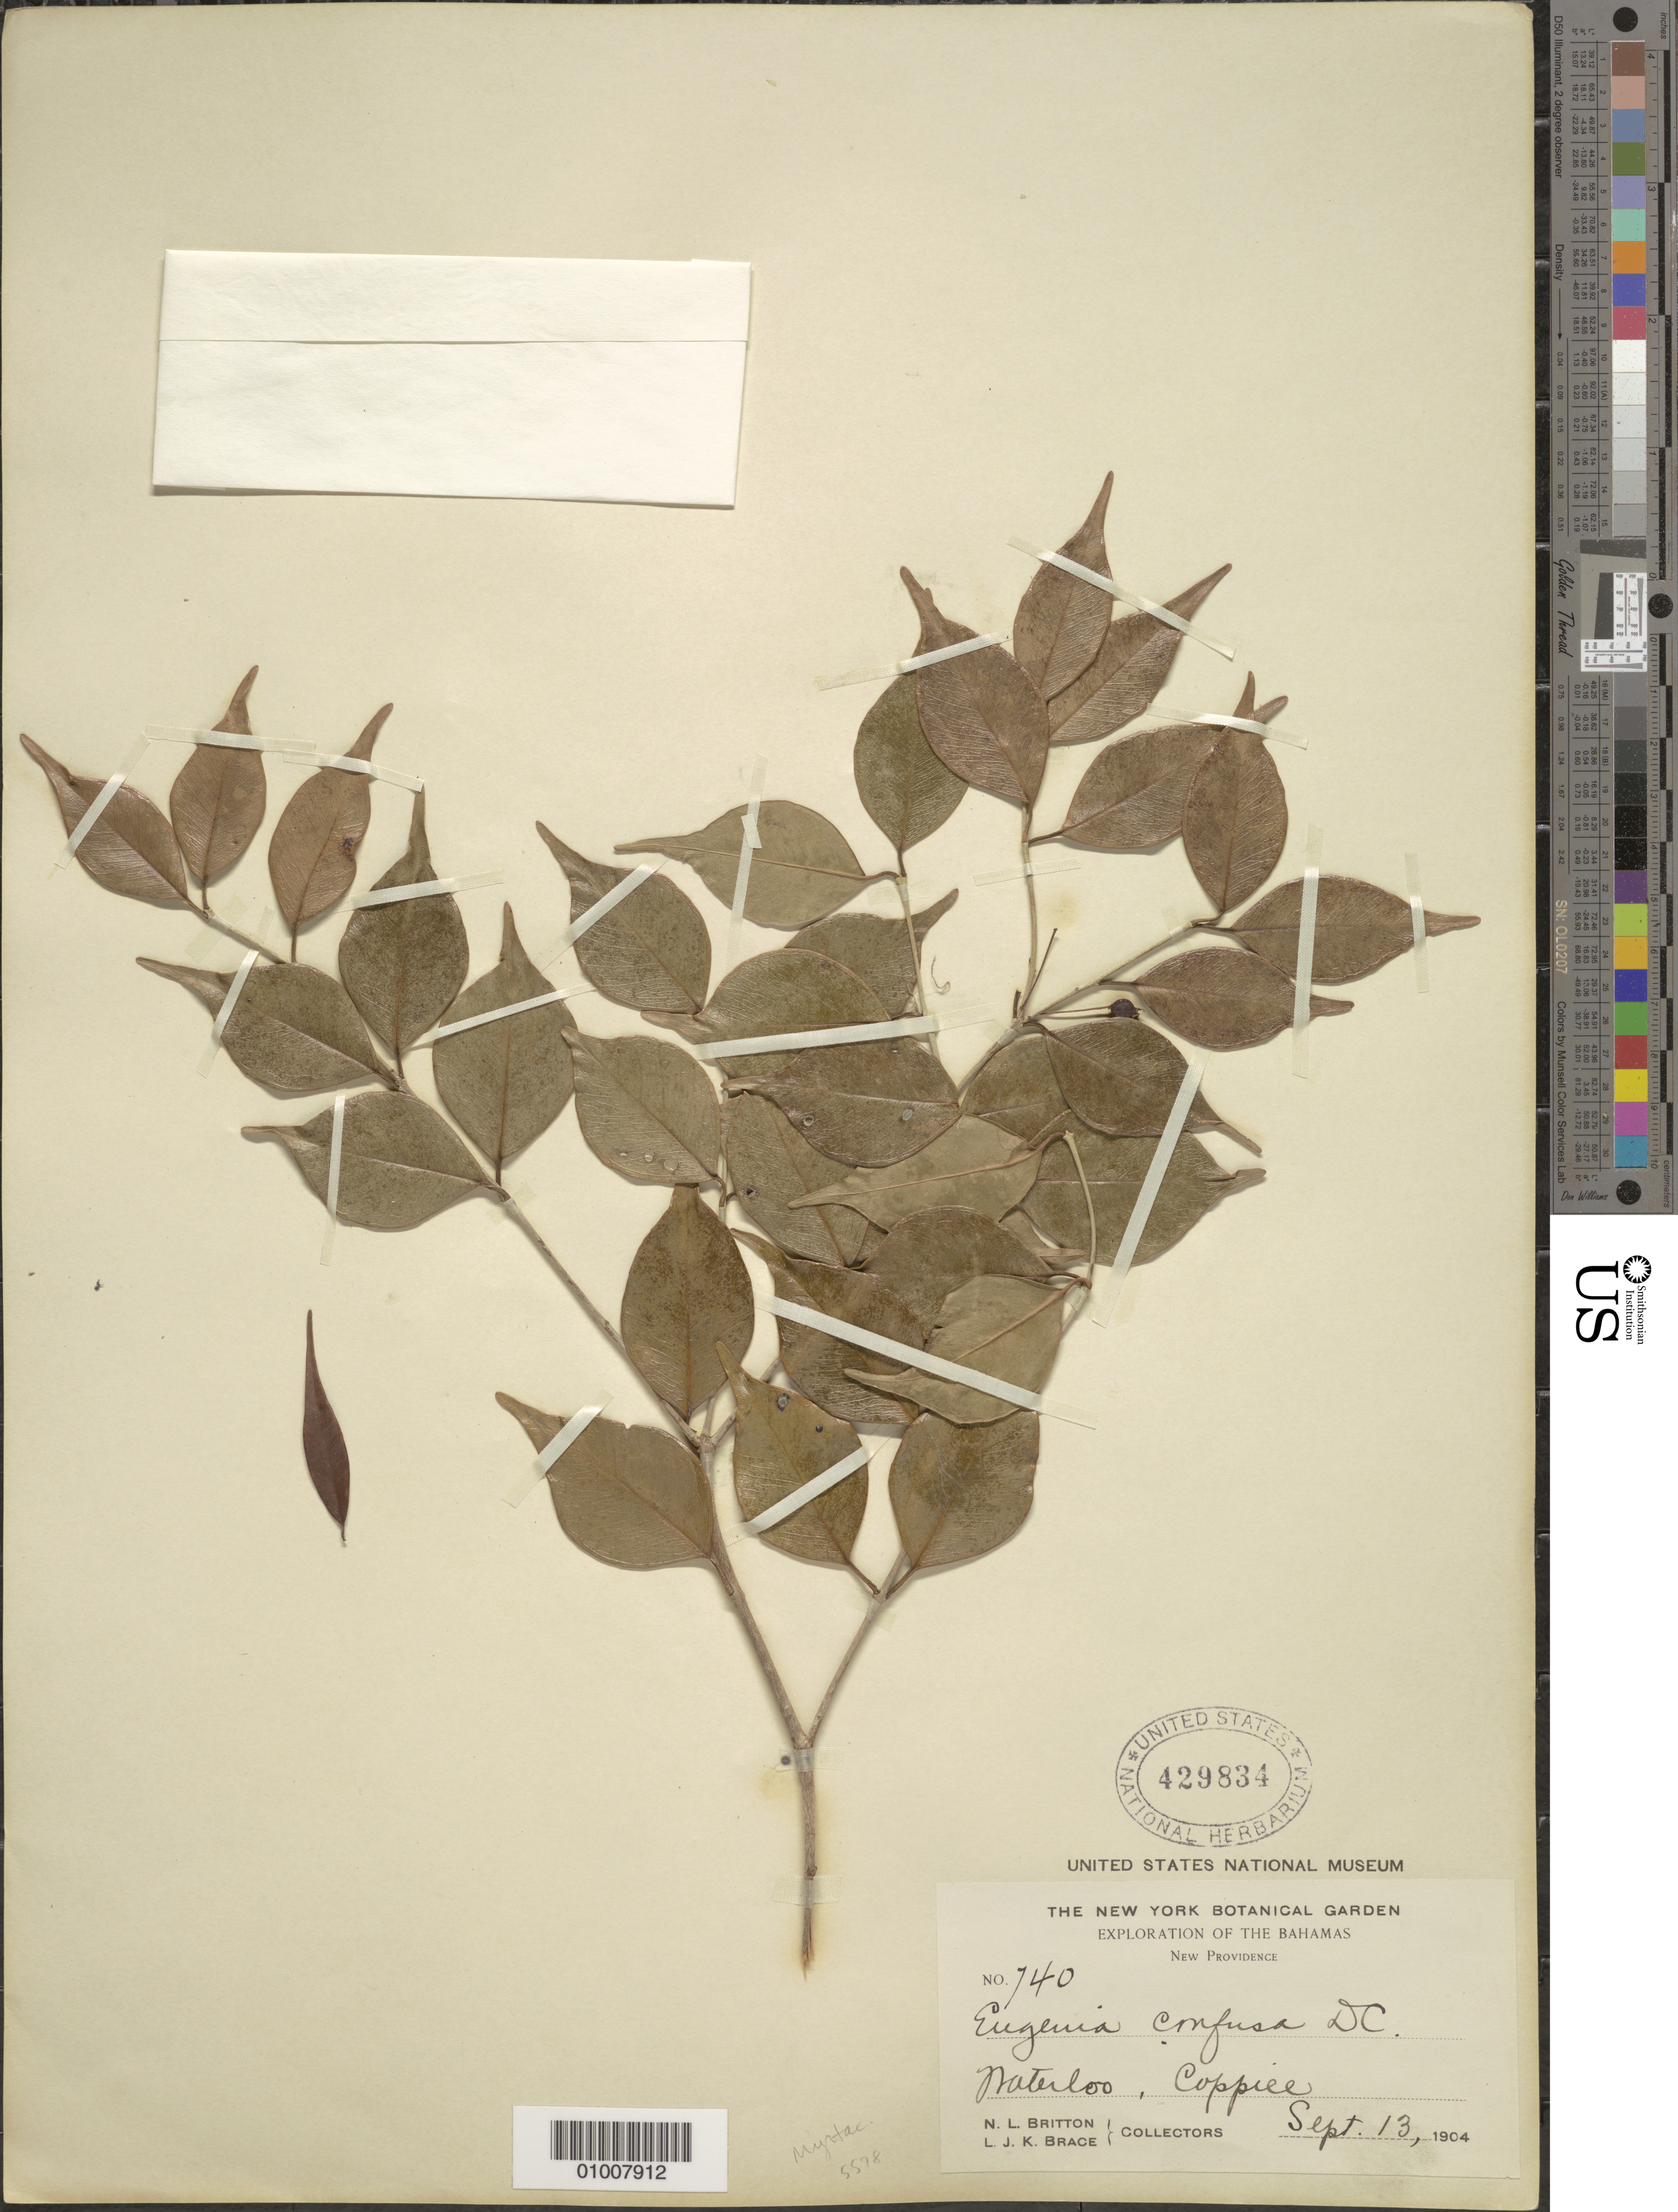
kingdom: Plantae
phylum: Tracheophyta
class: Magnoliopsida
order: Myrtales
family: Myrtaceae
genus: Eugenia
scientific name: Eugenia confusa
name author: DC.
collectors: N. Britton & L. J. K. Brace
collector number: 740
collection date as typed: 13 Sep 1904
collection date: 1904-09-13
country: Bahamas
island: New Providence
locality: Waterloo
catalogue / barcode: US 429834